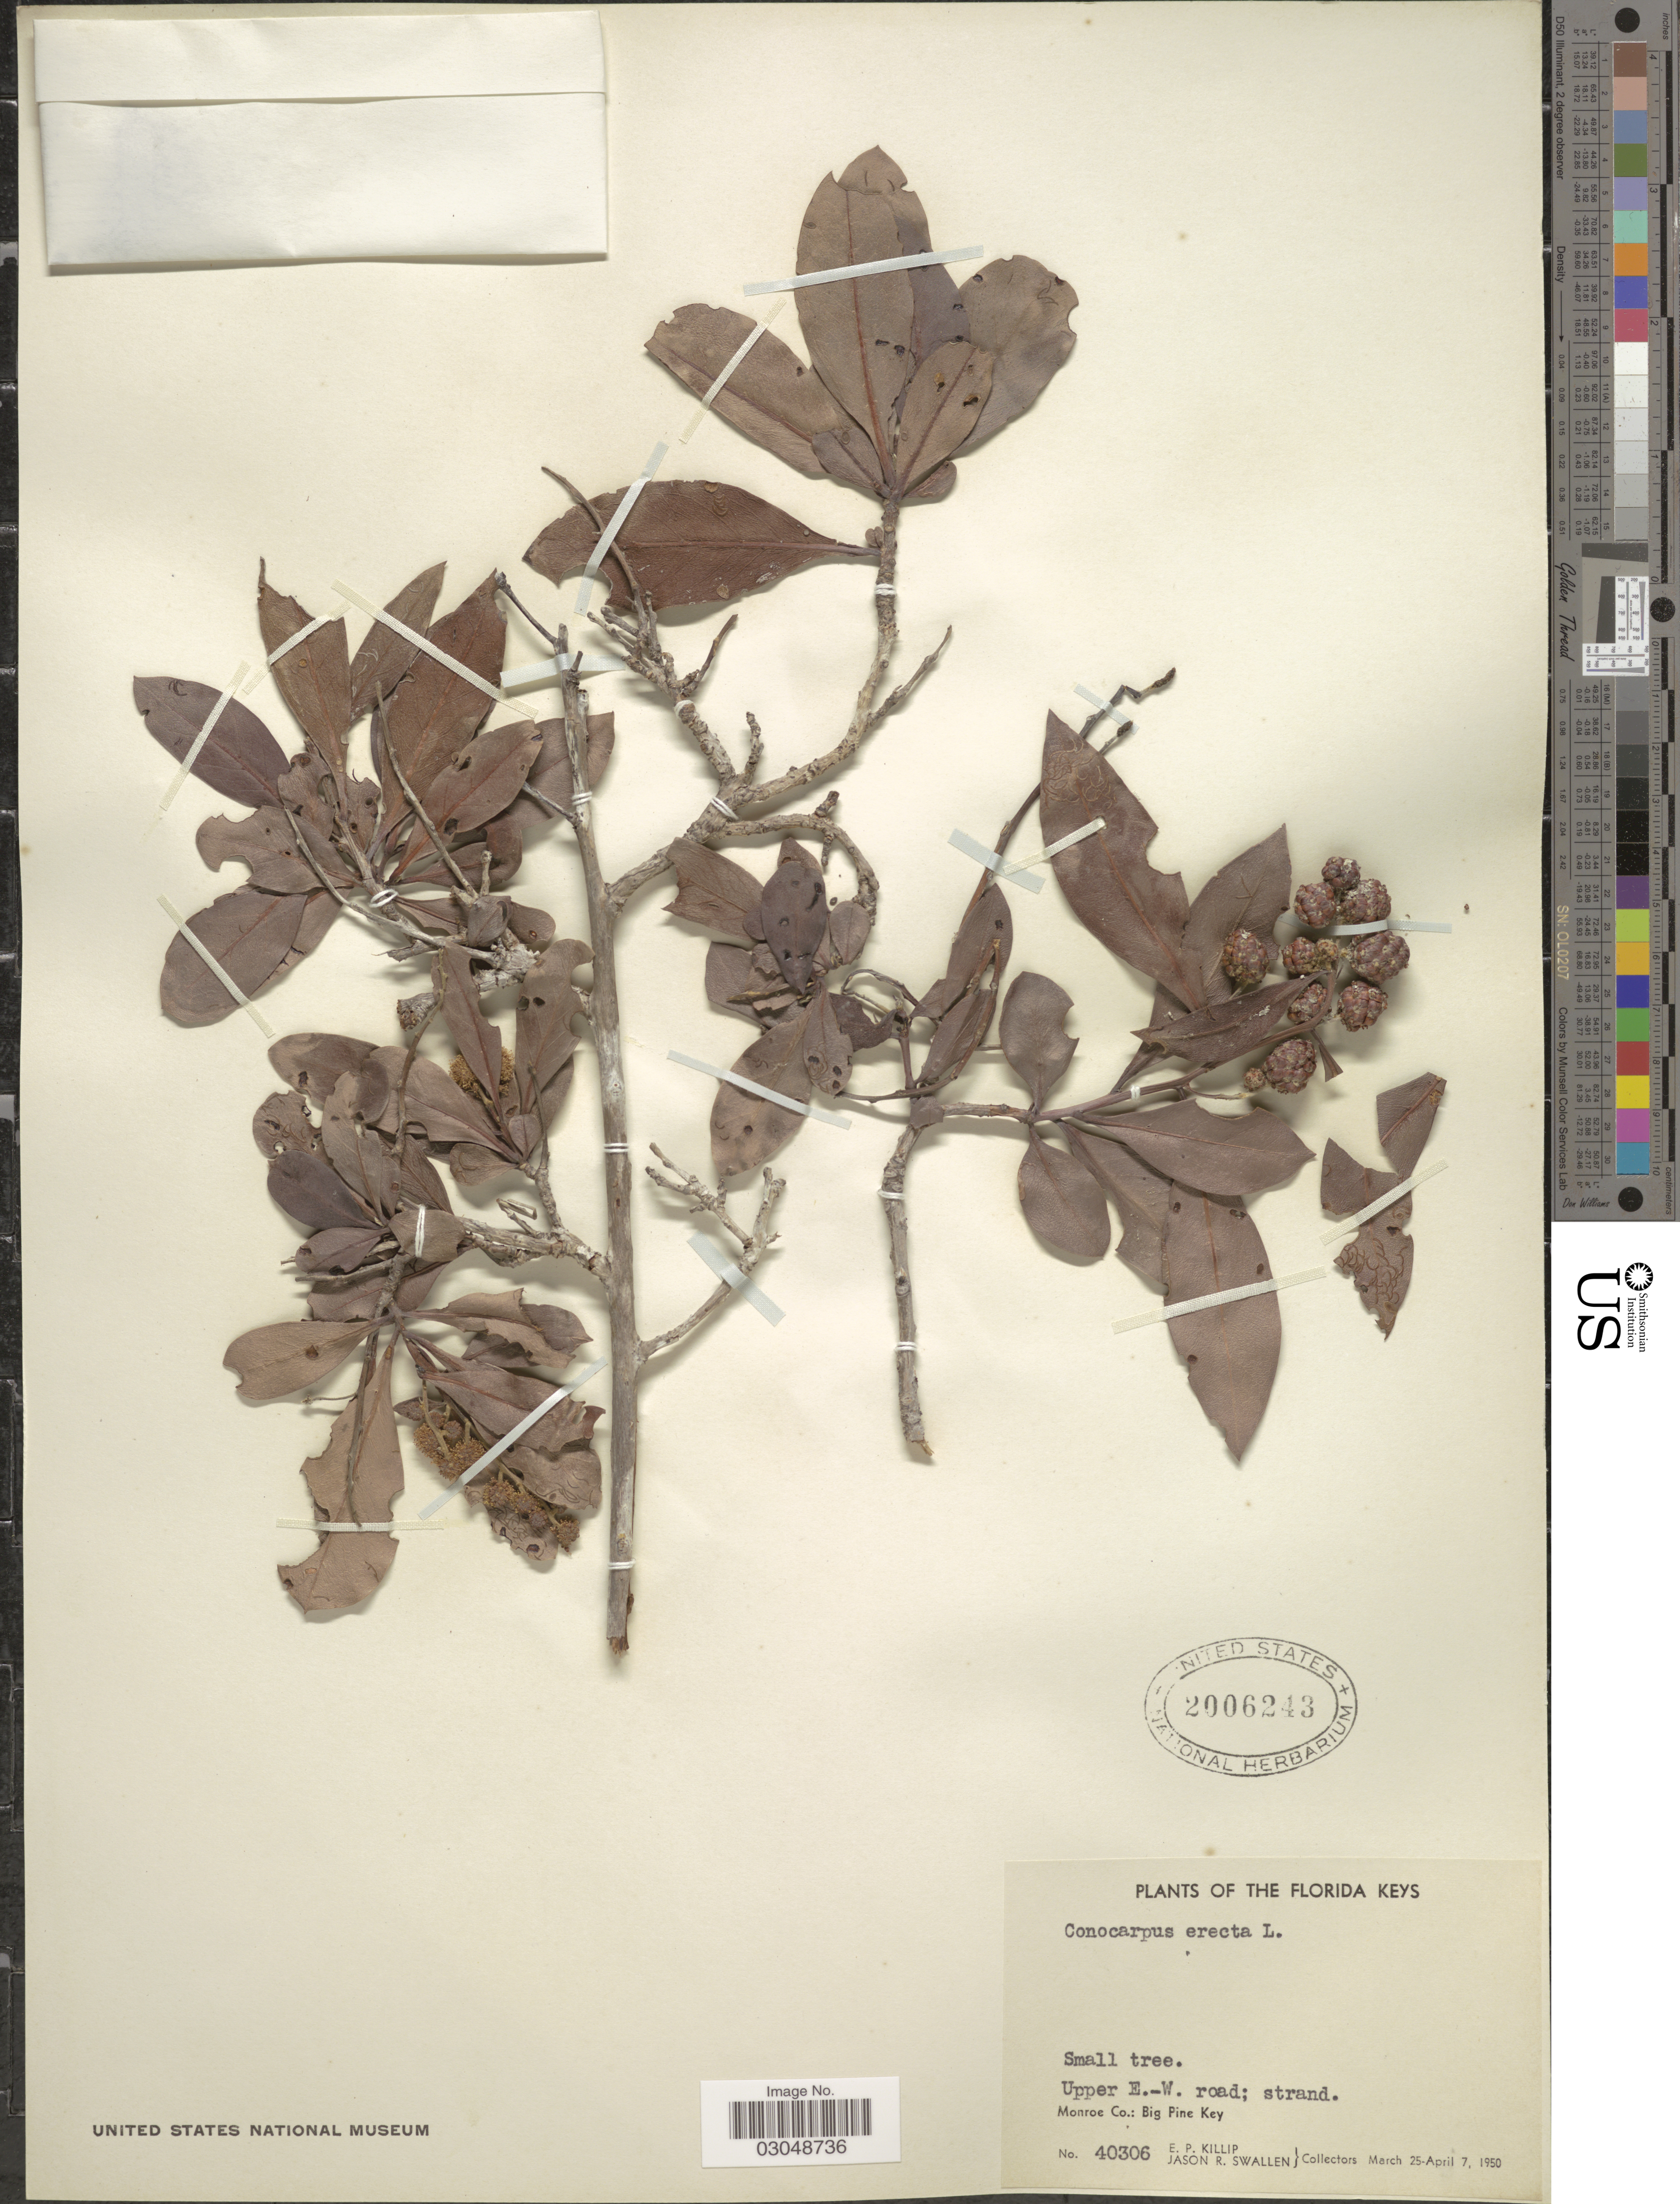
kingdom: Plantae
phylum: Tracheophyta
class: Magnoliopsida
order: Myrtales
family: Combretaceae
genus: Conocarpus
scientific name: Conocarpus erectus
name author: L.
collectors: E. P. Killip & J. R. Swallen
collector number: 40306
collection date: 1950-03-25/1950-04-07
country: United States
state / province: Florida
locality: Florida Keys. Upper E.-W. road. Monroe Co.: Big Pine Key.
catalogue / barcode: US 2006243